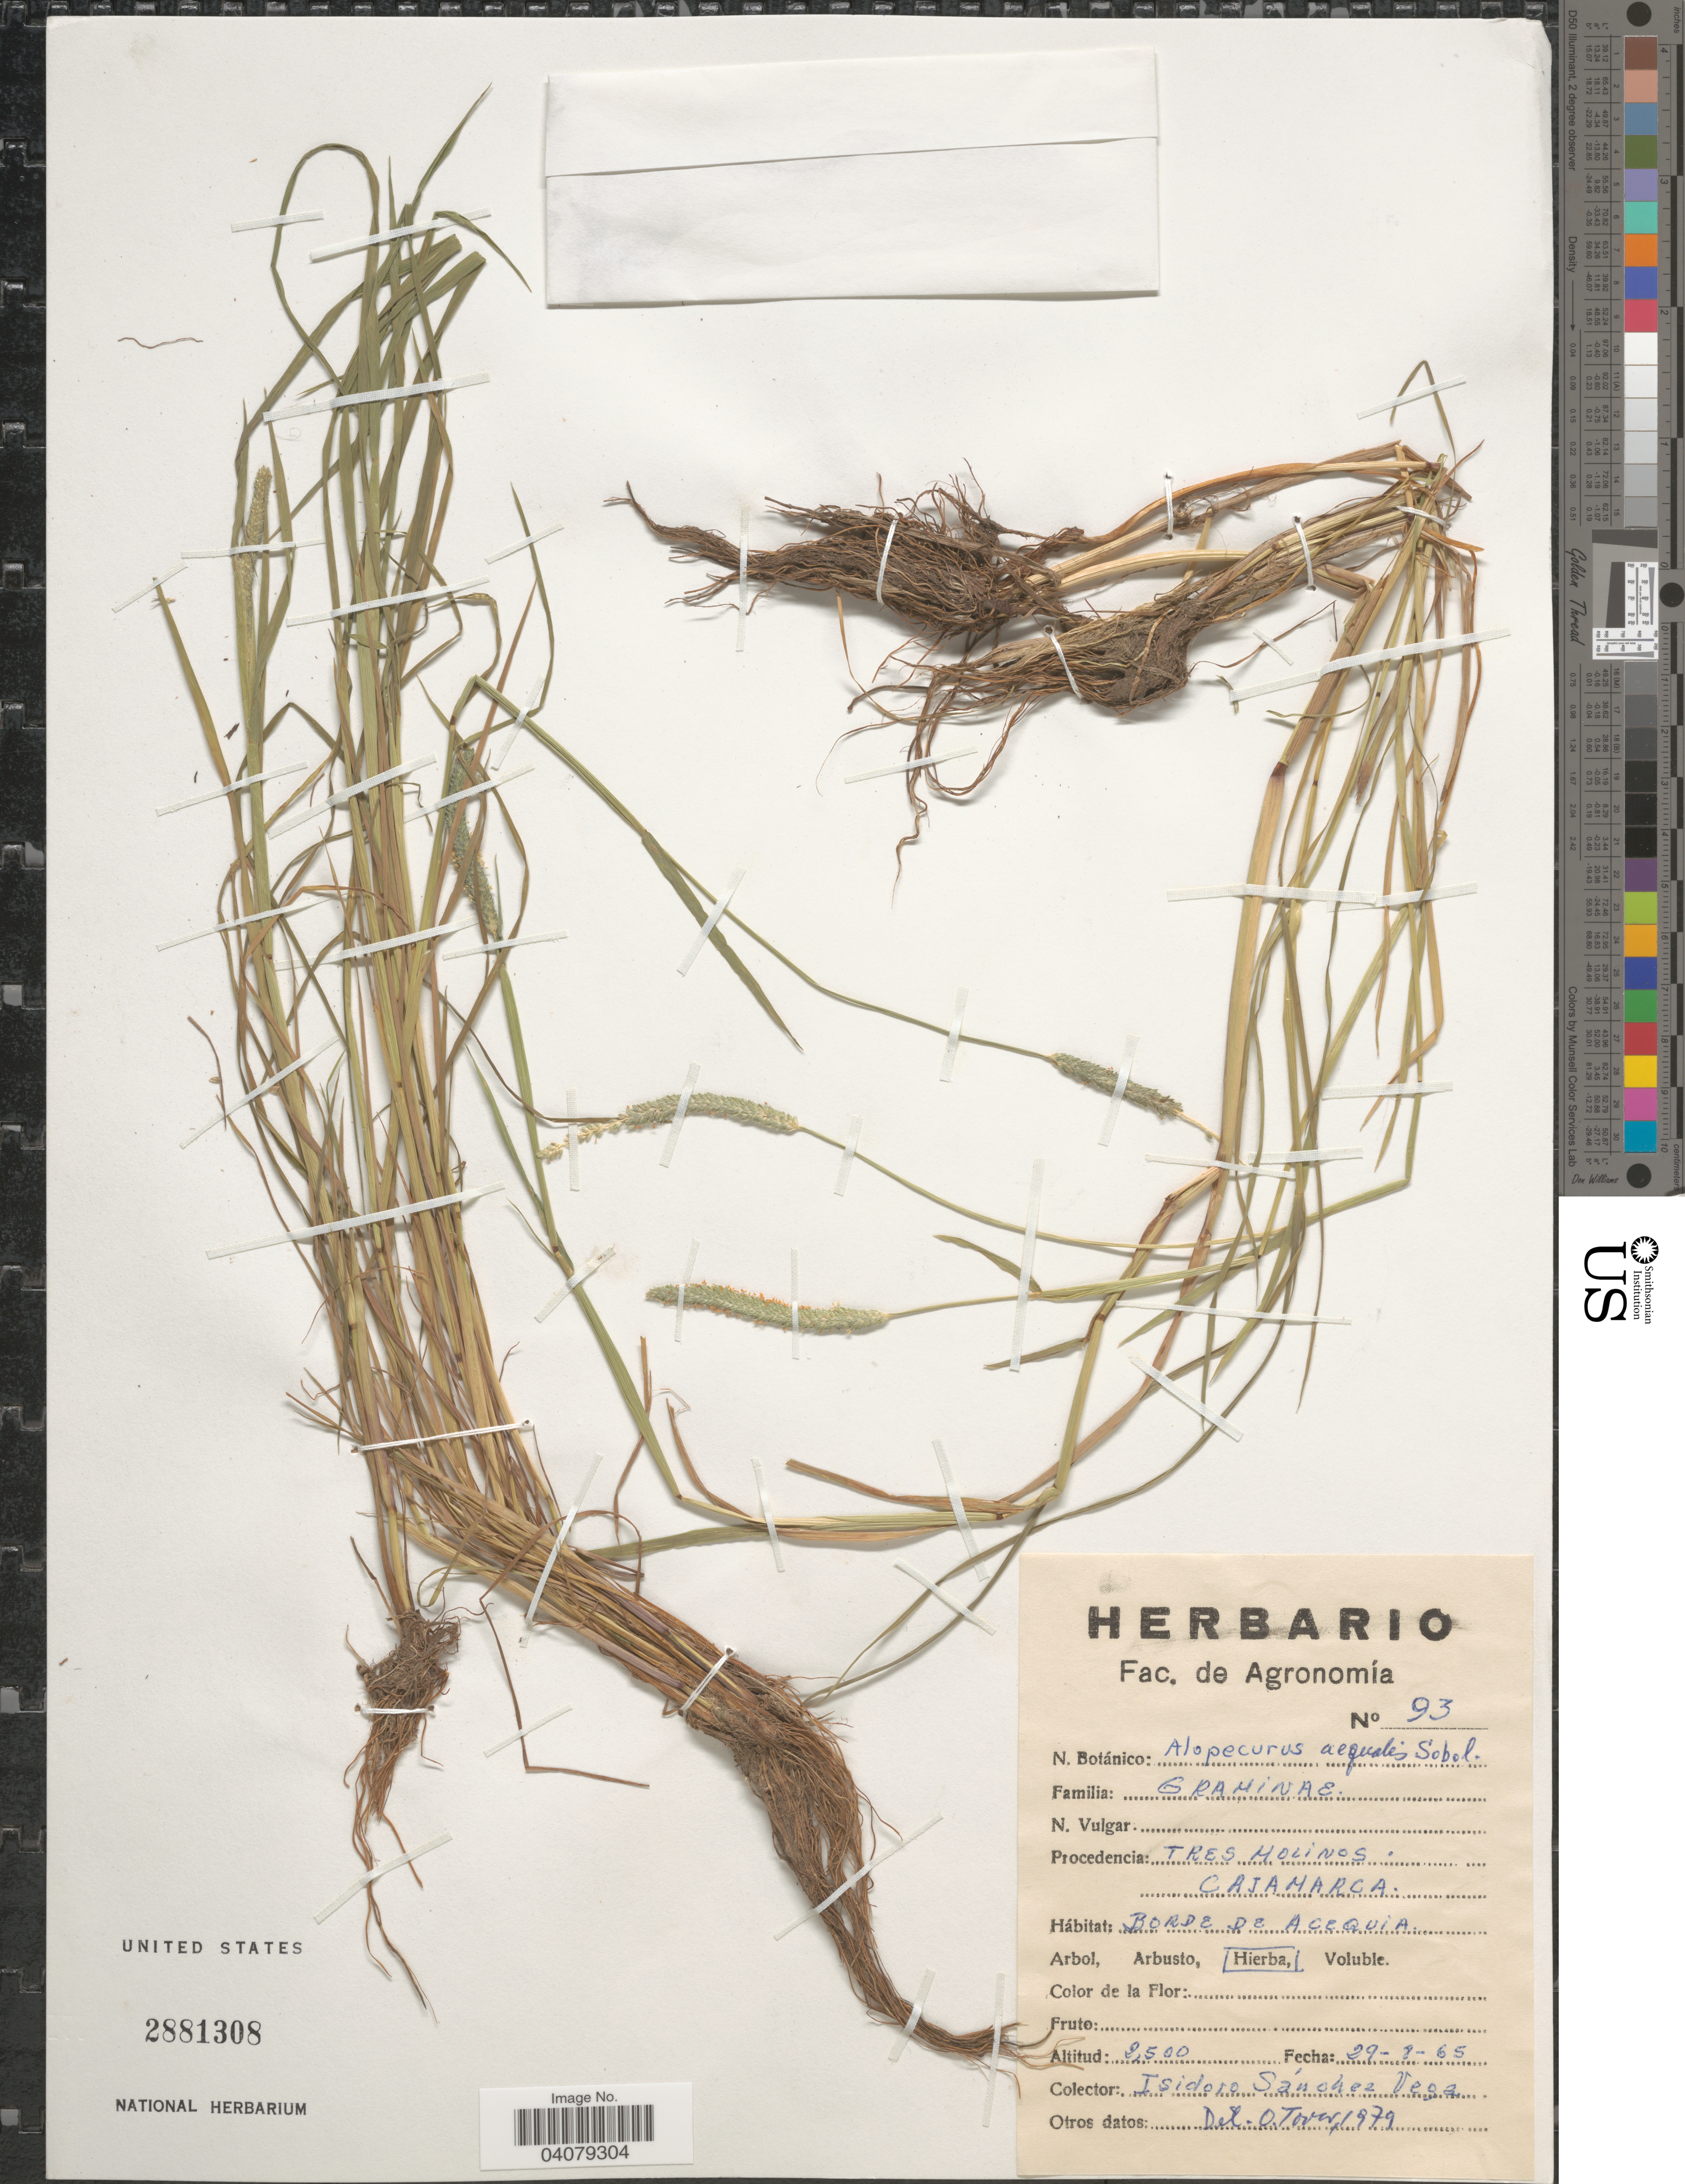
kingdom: Plantae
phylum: Tracheophyta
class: Liliopsida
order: Poales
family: Poaceae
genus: Alopecurus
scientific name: Alopecurus aequalis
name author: Sobol.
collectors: I. M. Sánchez Vega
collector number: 93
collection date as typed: Transcribed d/m/y: 29/8/65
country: Peru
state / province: Cajamarca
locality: Tres Molinos. Borde de Acequia.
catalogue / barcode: US 2881308